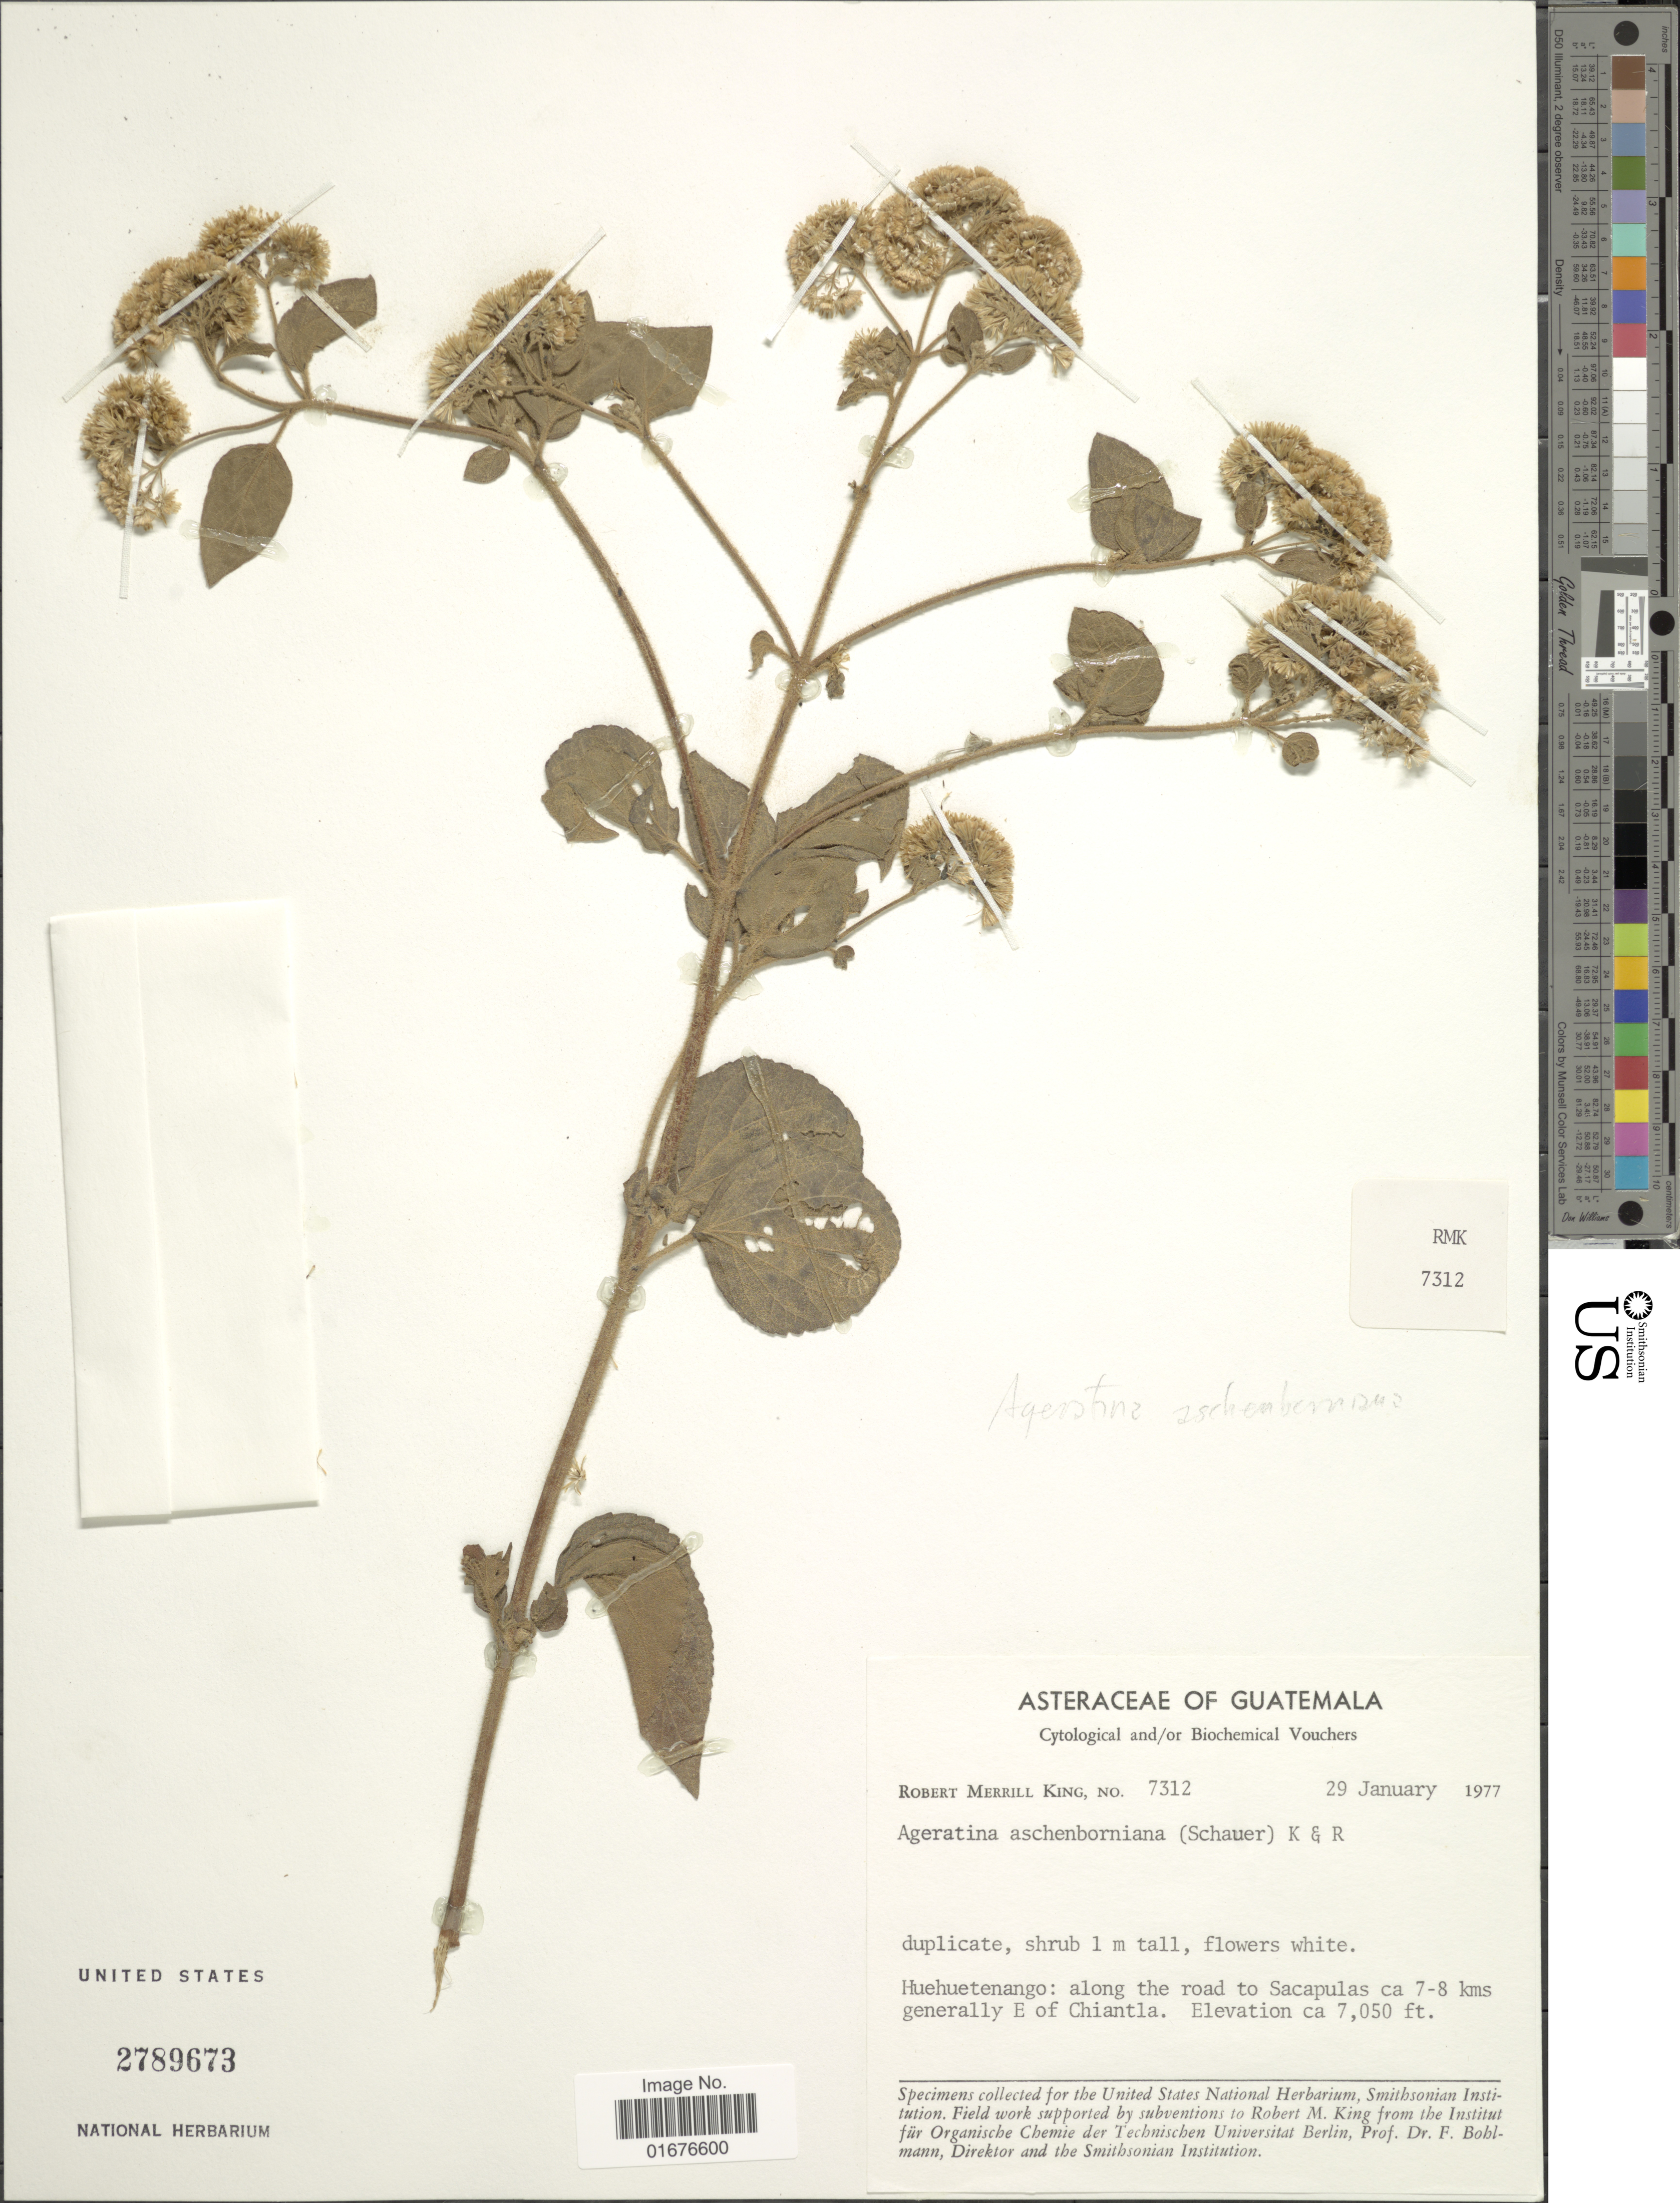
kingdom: Plantae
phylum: Tracheophyta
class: Magnoliopsida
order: Asterales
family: Asteraceae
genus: Ageratina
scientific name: Ageratina pichinchensis var. bustamenta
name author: (DC.) R.M. King & H. Rob.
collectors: R. M. King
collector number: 7312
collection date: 1977-01-29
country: Guatemala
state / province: Huehuetenango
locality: Along the road to Sacapulas ca 7-8 kms genereally E of Chiantla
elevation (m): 2149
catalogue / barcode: US 2789673